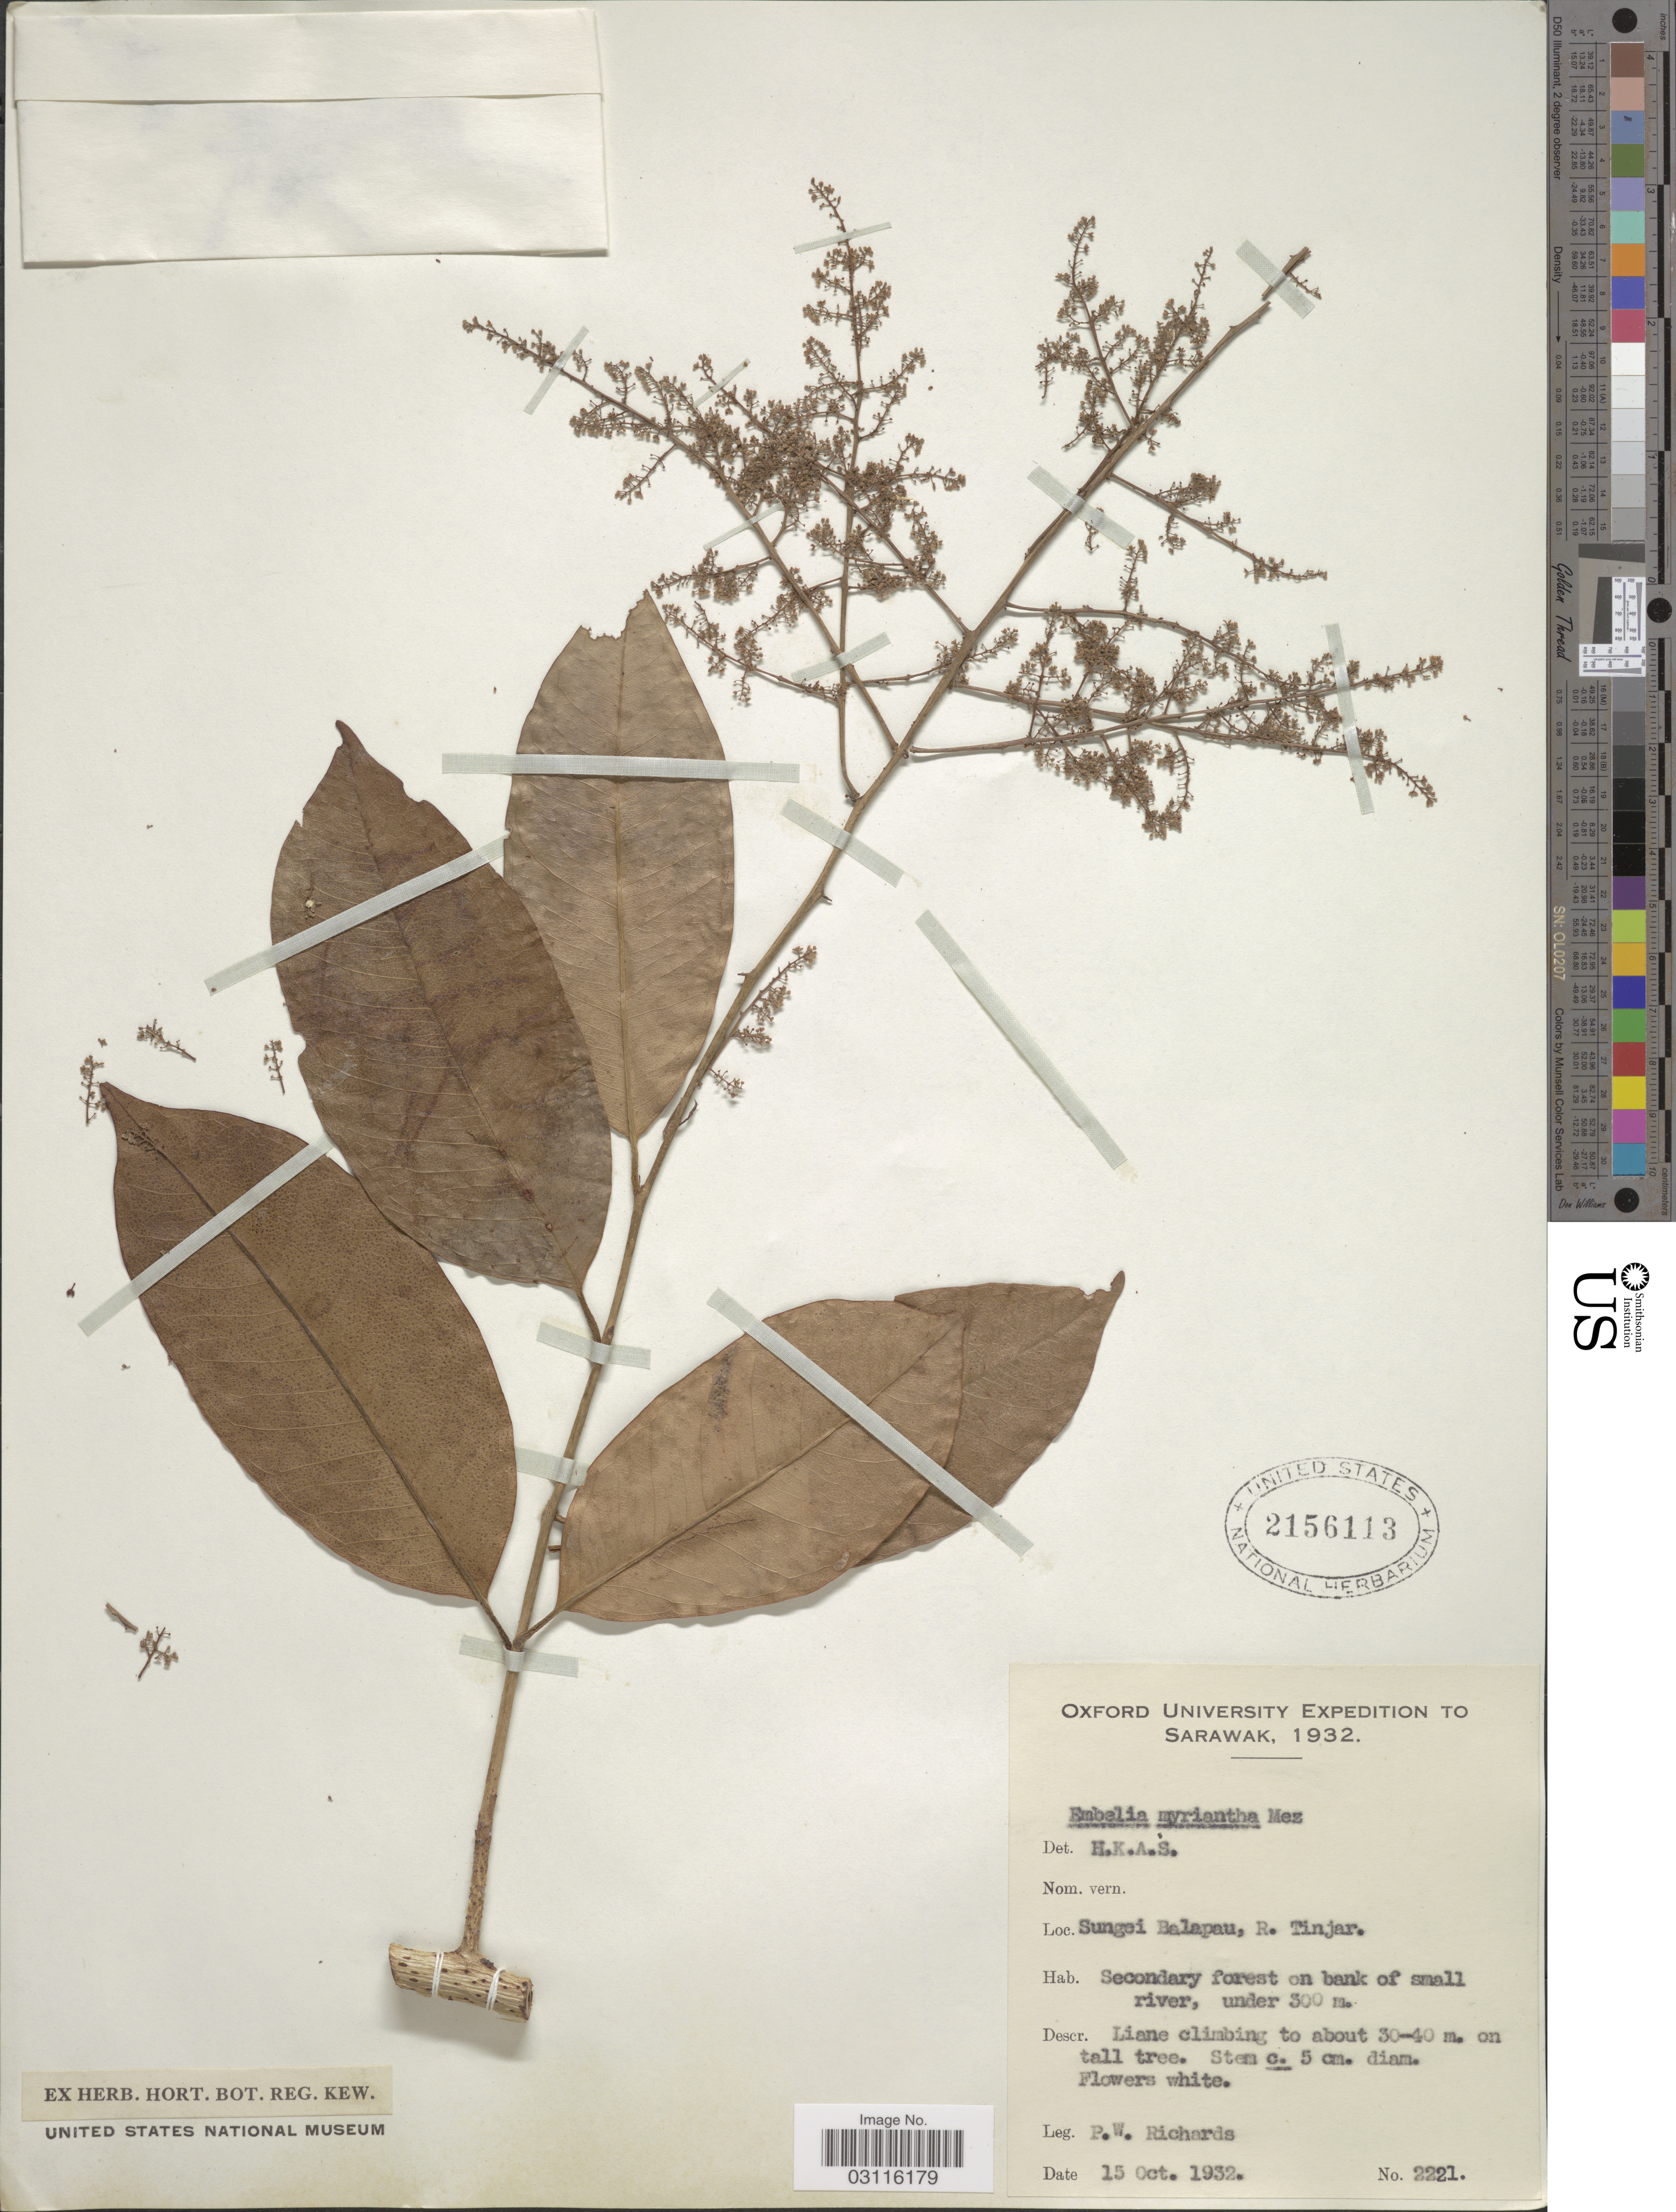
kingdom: Plantae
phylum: Tracheophyta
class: Magnoliopsida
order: Ericales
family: Primulaceae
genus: Embelia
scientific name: Embelia myriantha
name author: Mez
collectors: P. Richards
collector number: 2221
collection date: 1932-10-15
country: Malaysia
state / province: Sarawak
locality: Sungei Balapau, R. Tinjar.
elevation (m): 300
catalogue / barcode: US 2156113